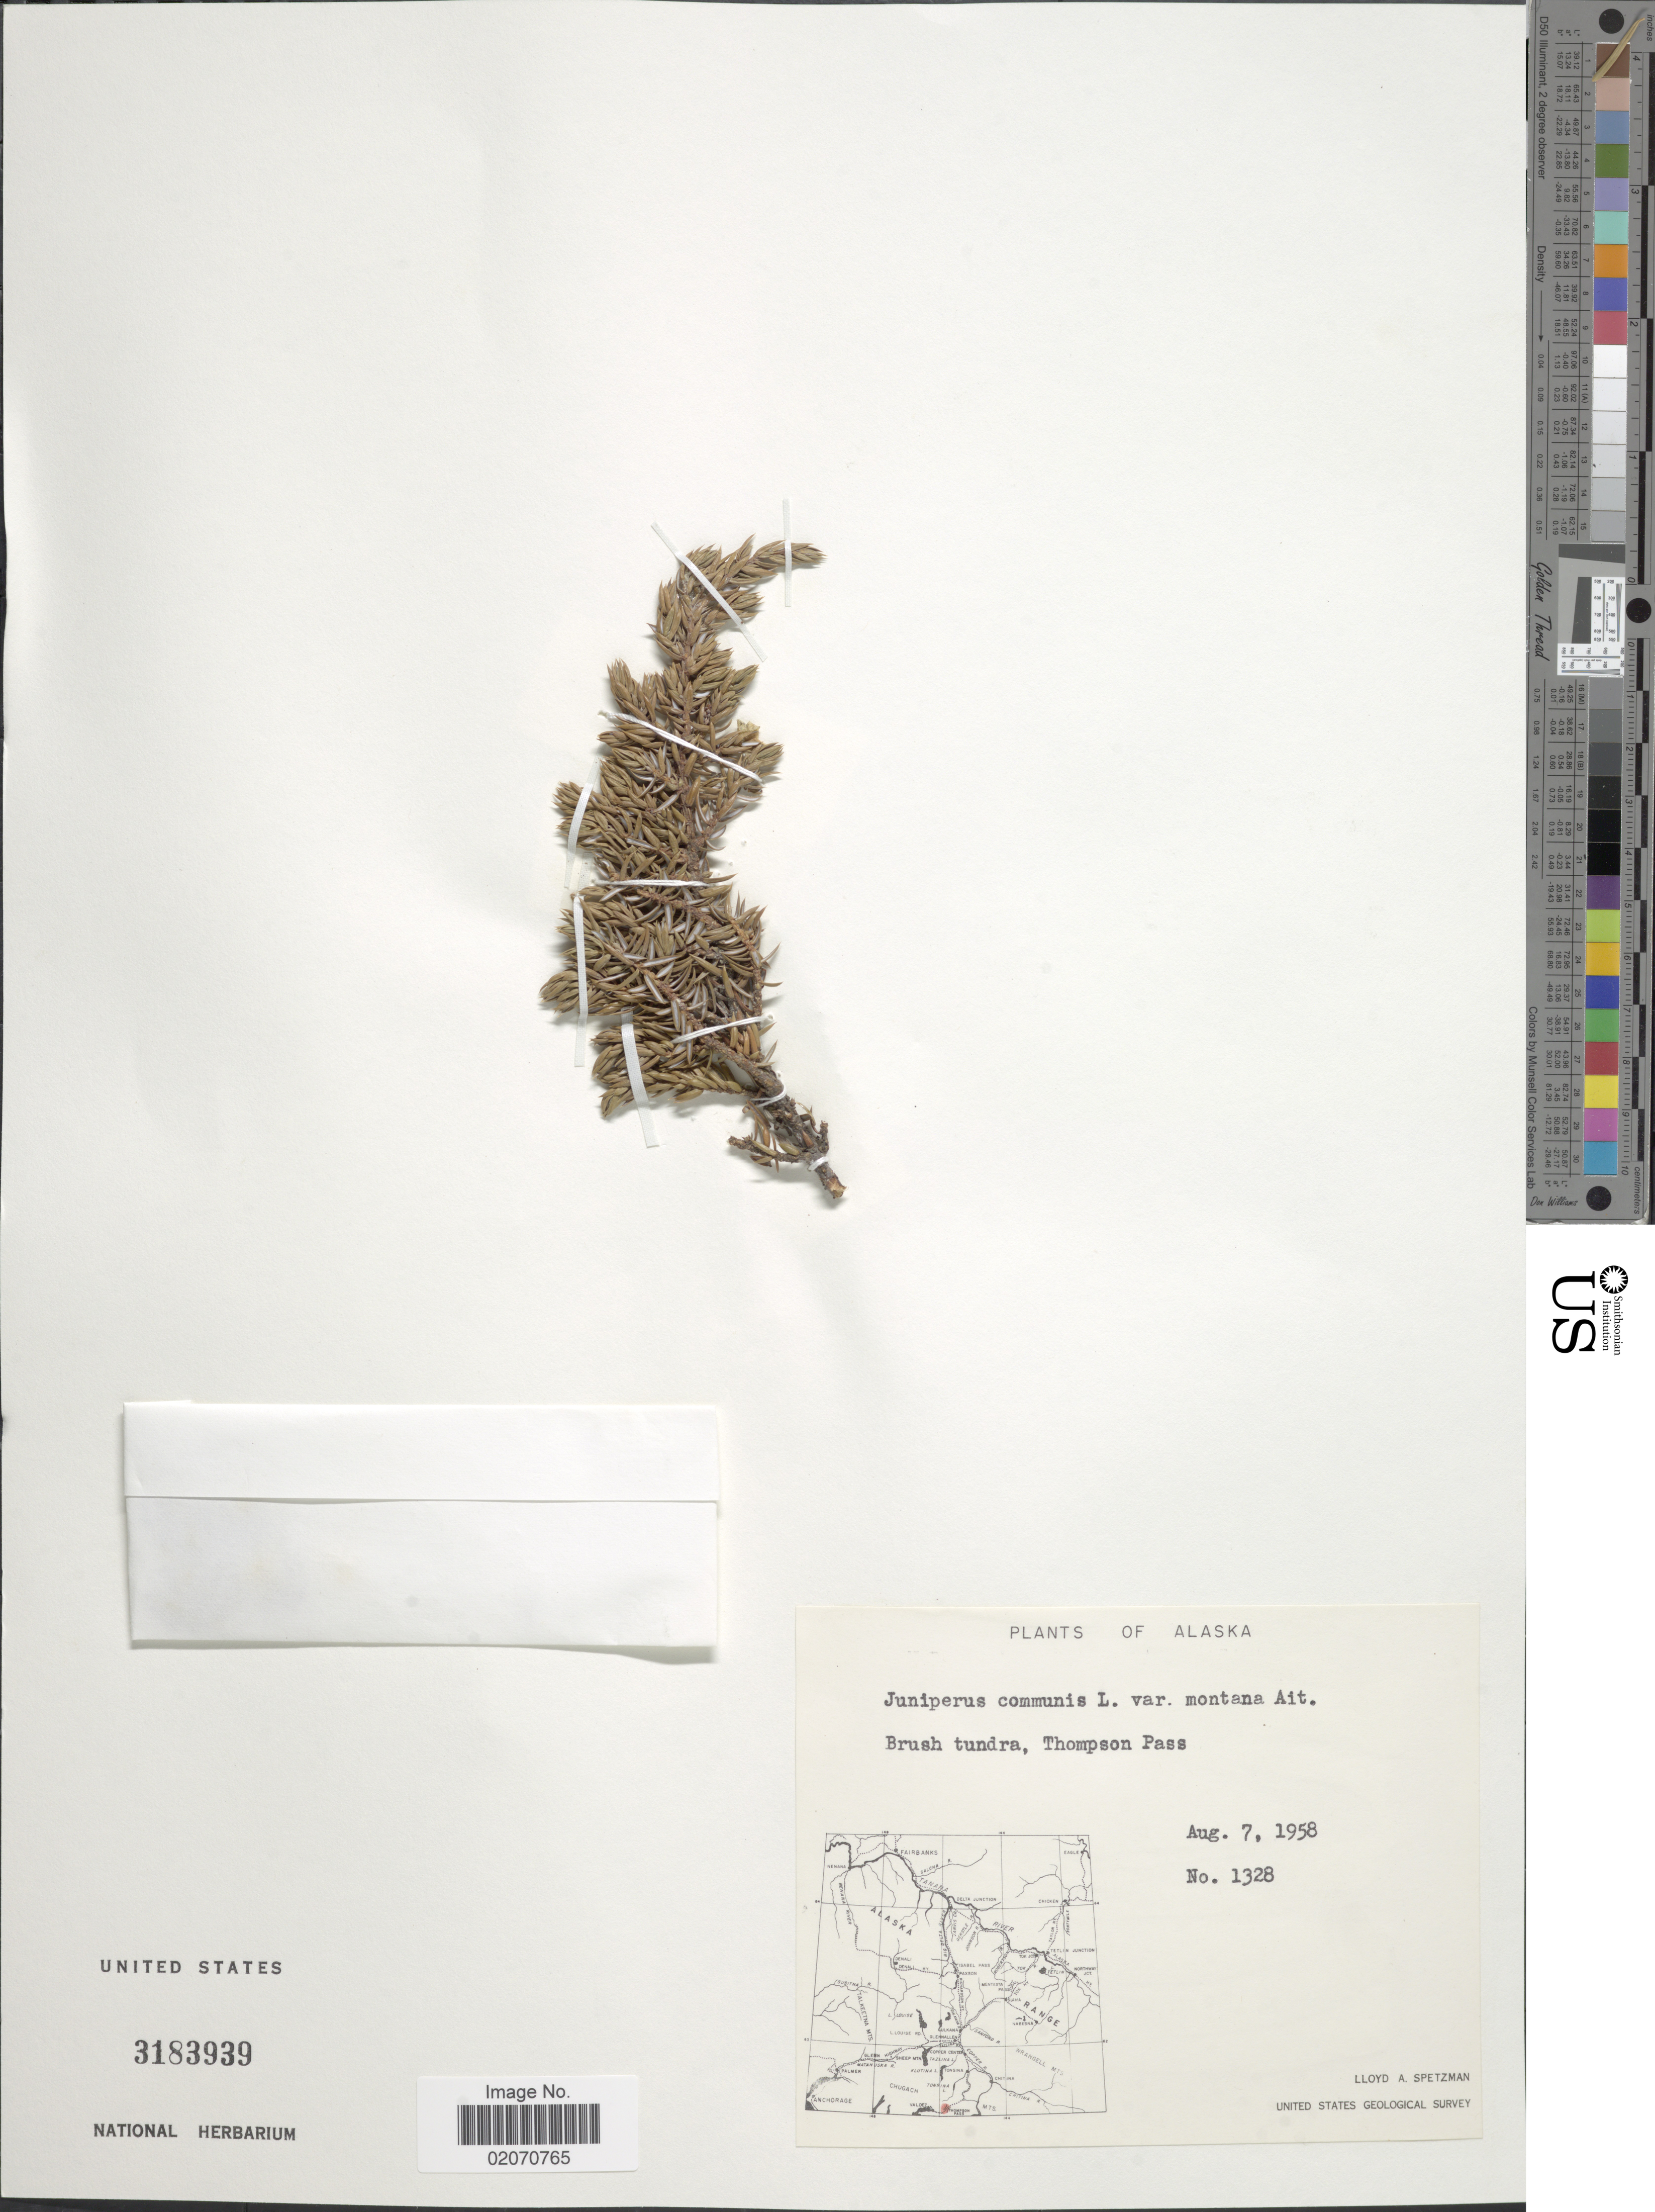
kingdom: Plantae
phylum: Tracheophyta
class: Pinopsida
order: Pinales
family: Cupressaceae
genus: Juniperus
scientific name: Juniperus communis subsp. nana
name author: (Willd.) Syme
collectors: L. Spetzman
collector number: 1328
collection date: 1958-08-07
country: United States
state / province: Alaska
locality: Brush tundra, Thompson Pass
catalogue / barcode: US 3183939